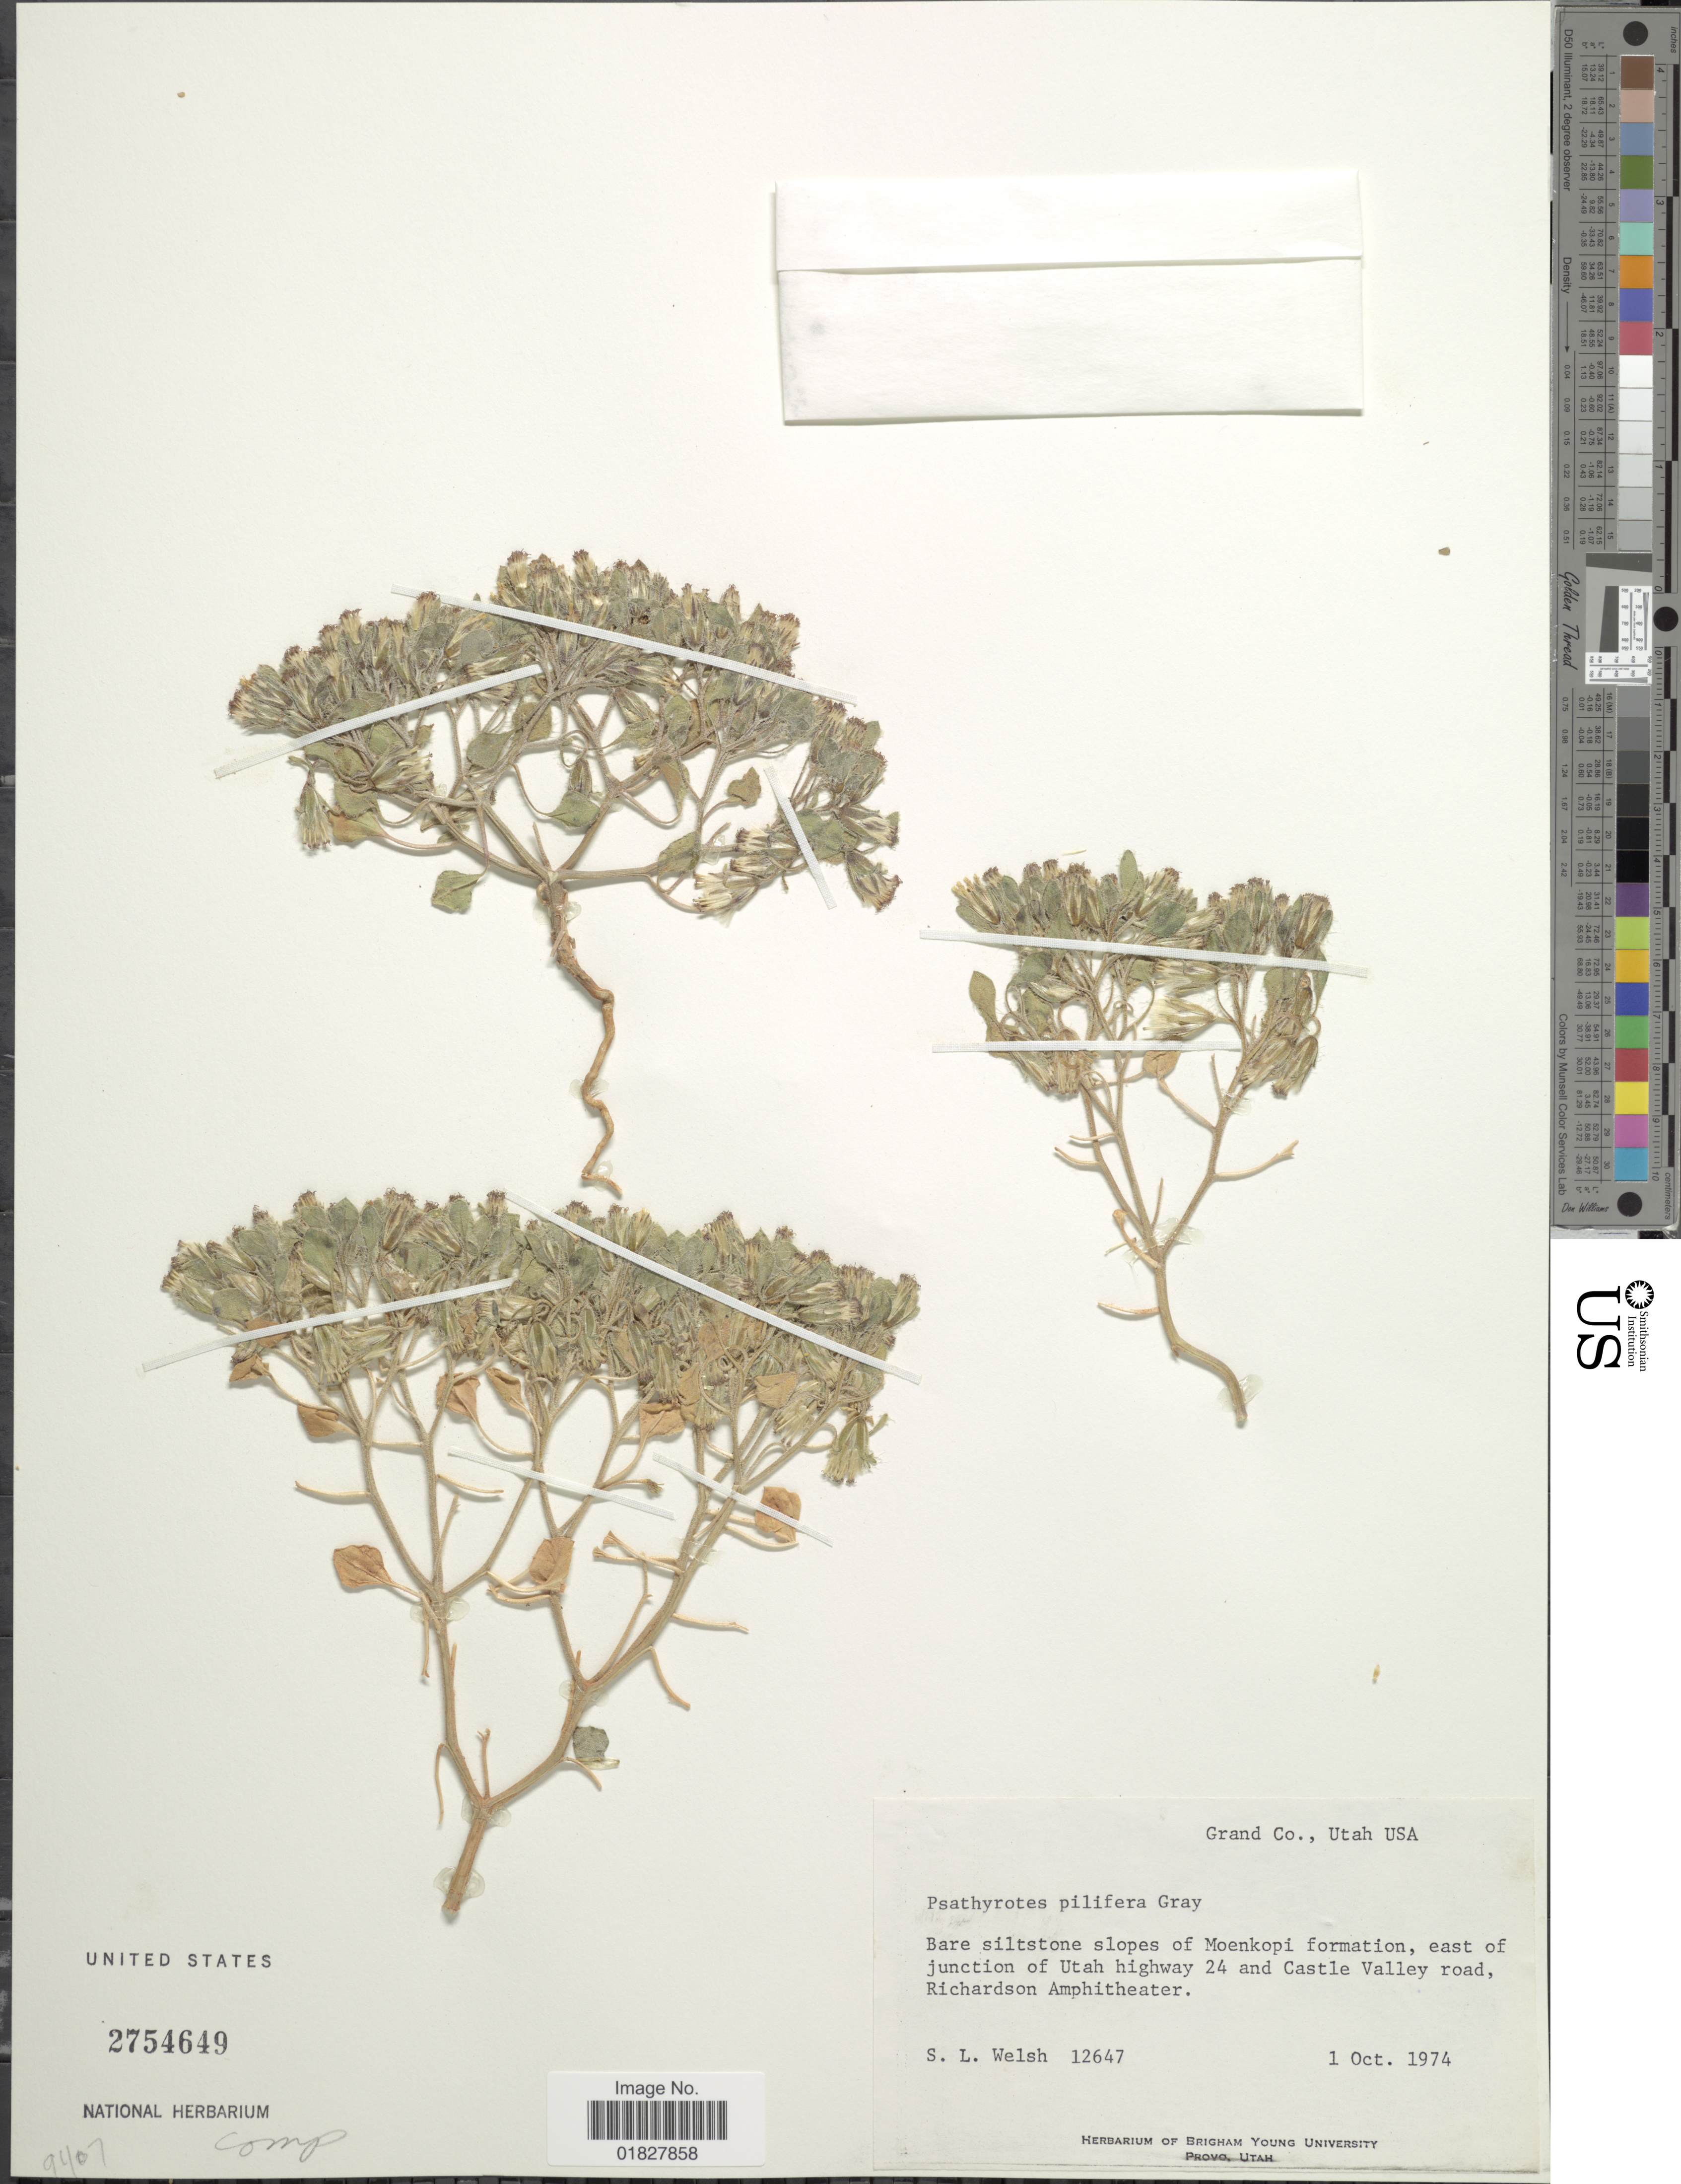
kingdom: Plantae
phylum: Tracheophyta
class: Magnoliopsida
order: Asterales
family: Asteraceae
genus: Psathyrotes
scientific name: Psathyrotes pilifera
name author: A. Gray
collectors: S. Welsh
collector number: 12647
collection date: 1974-10-01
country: United States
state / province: Utah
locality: Grand Co., USA, slopes of Moenkopi formation, east of junction of Utah Highway 24 and Castle Valley road, Richardson Amphitheater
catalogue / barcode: US 2754649